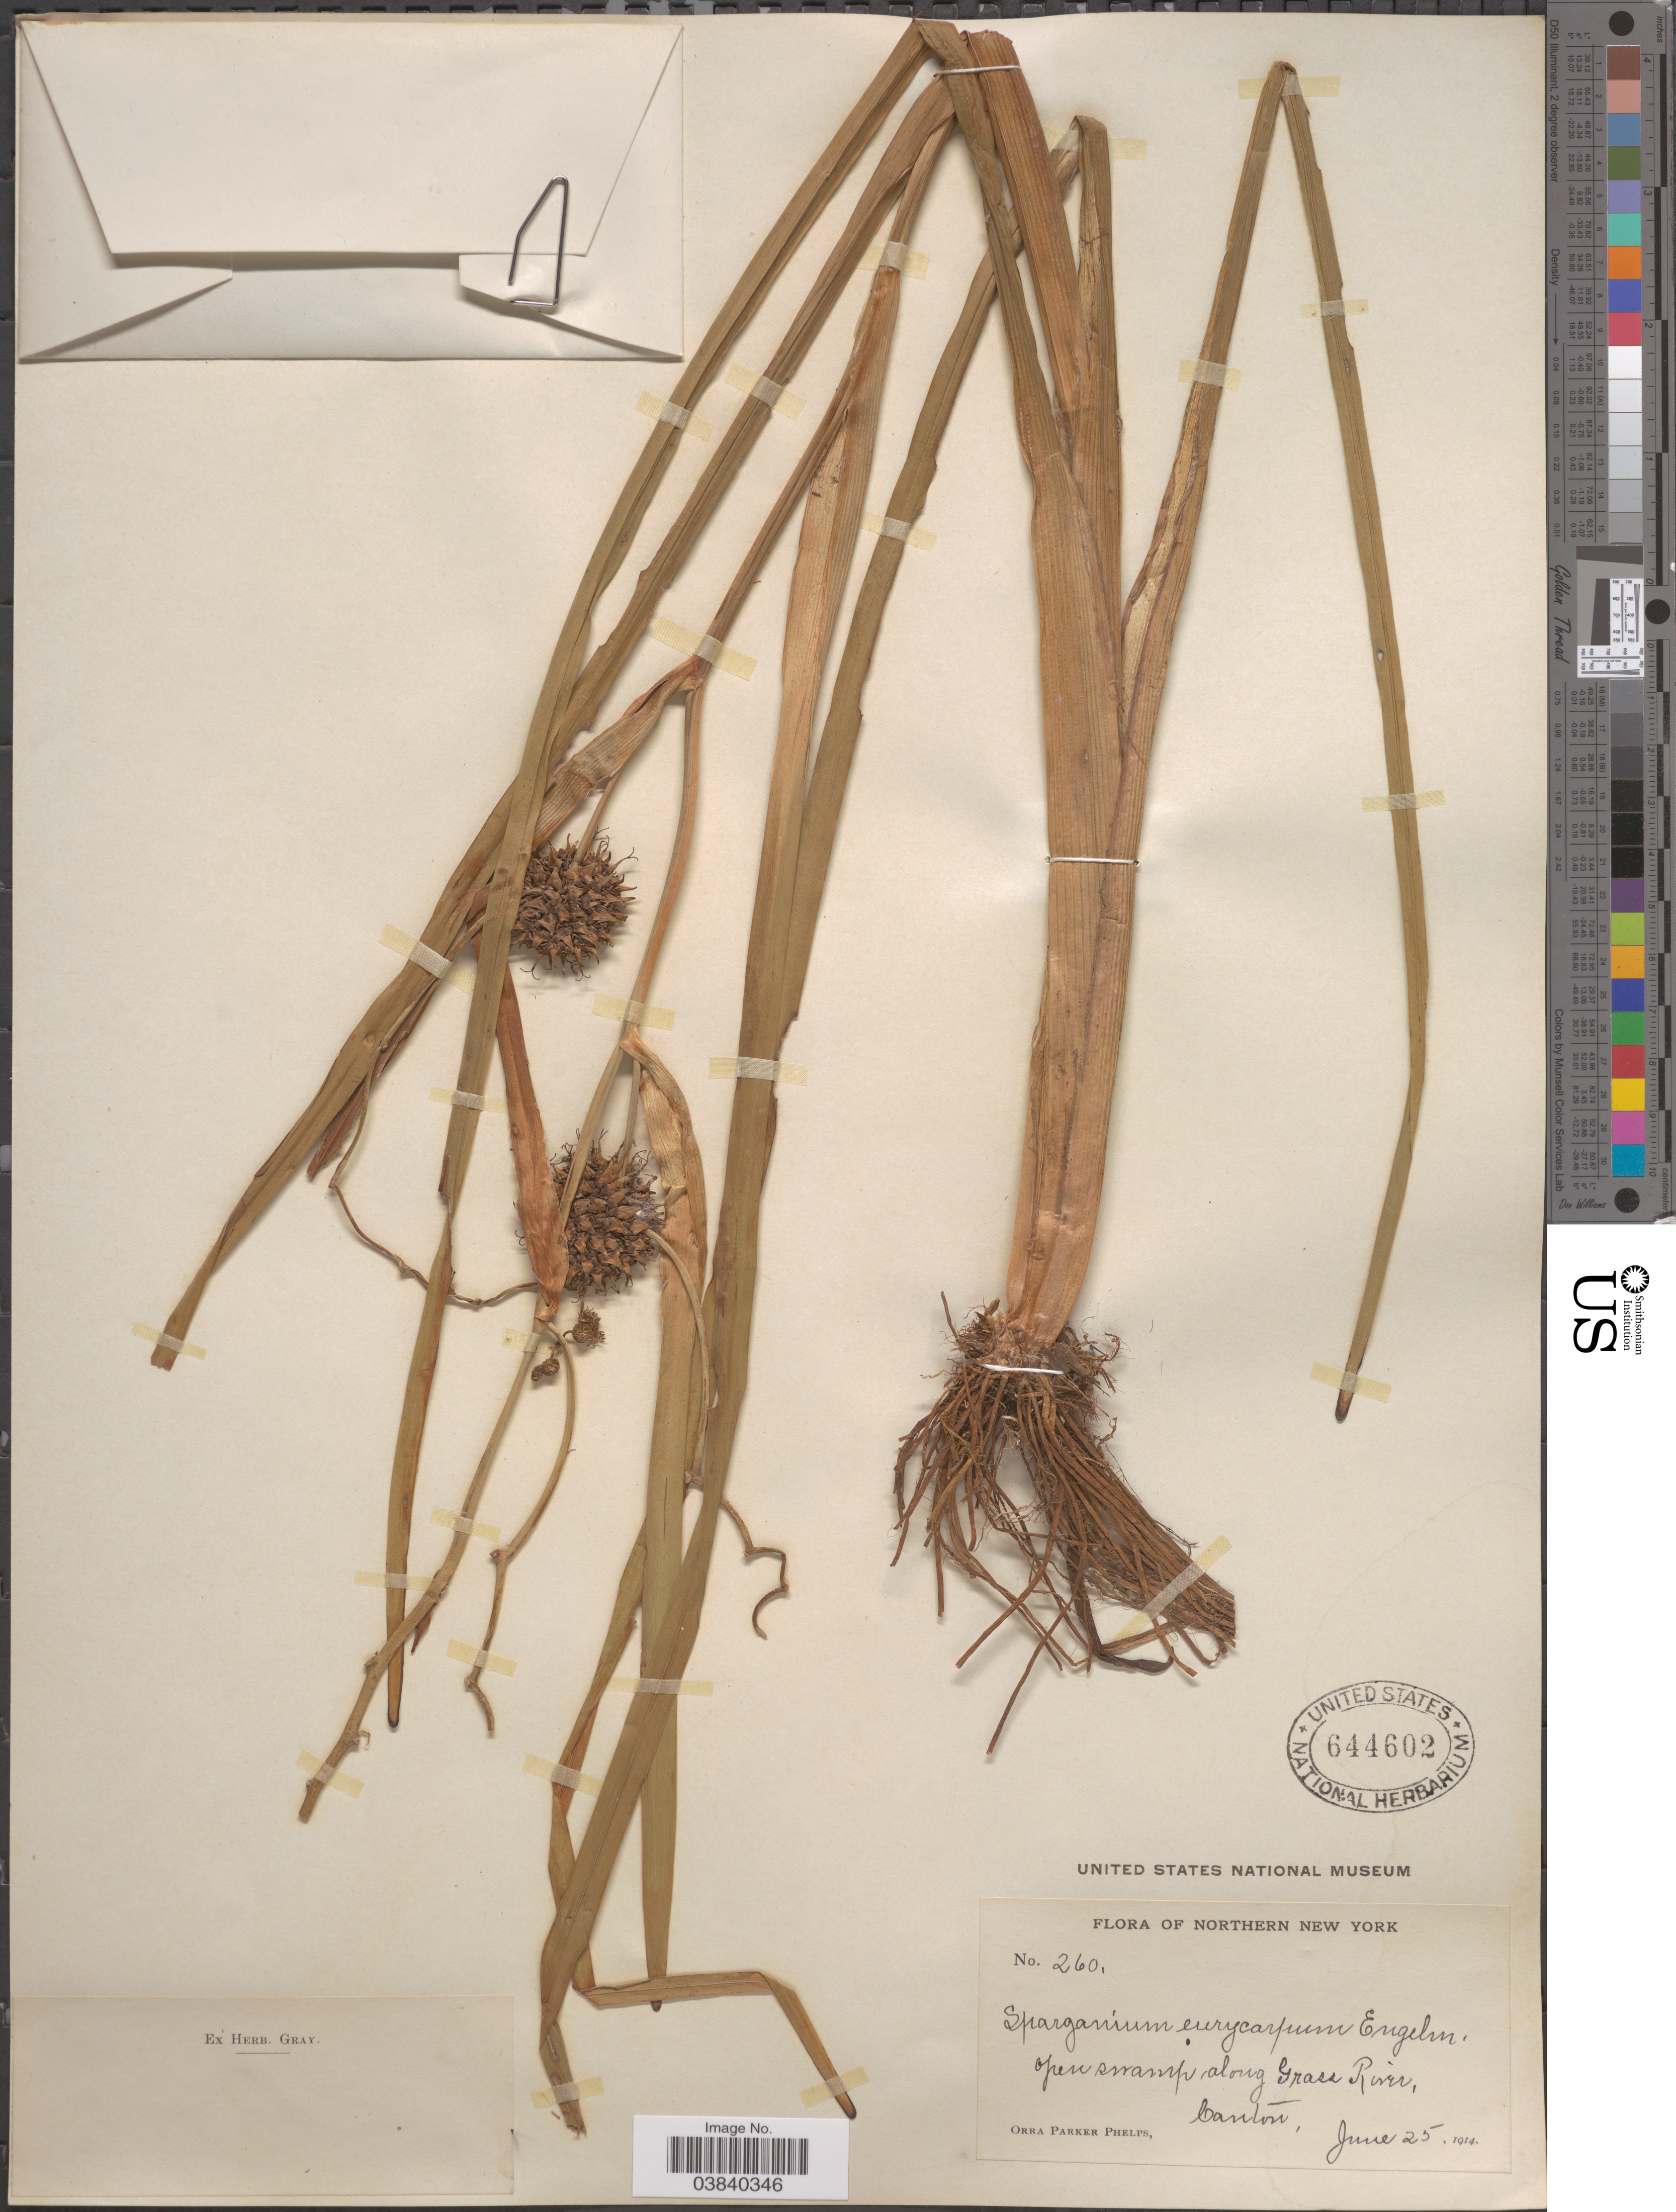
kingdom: Plantae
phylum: Tracheophyta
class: Liliopsida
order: Poales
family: Typhaceae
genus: Sparganium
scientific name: Sparganium eurycarpum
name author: Engelm.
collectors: O. P. Phelps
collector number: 260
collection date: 1914-06-25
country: United States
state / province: New York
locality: Northern New York. Along Grass River, Canton.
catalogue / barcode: US 644602